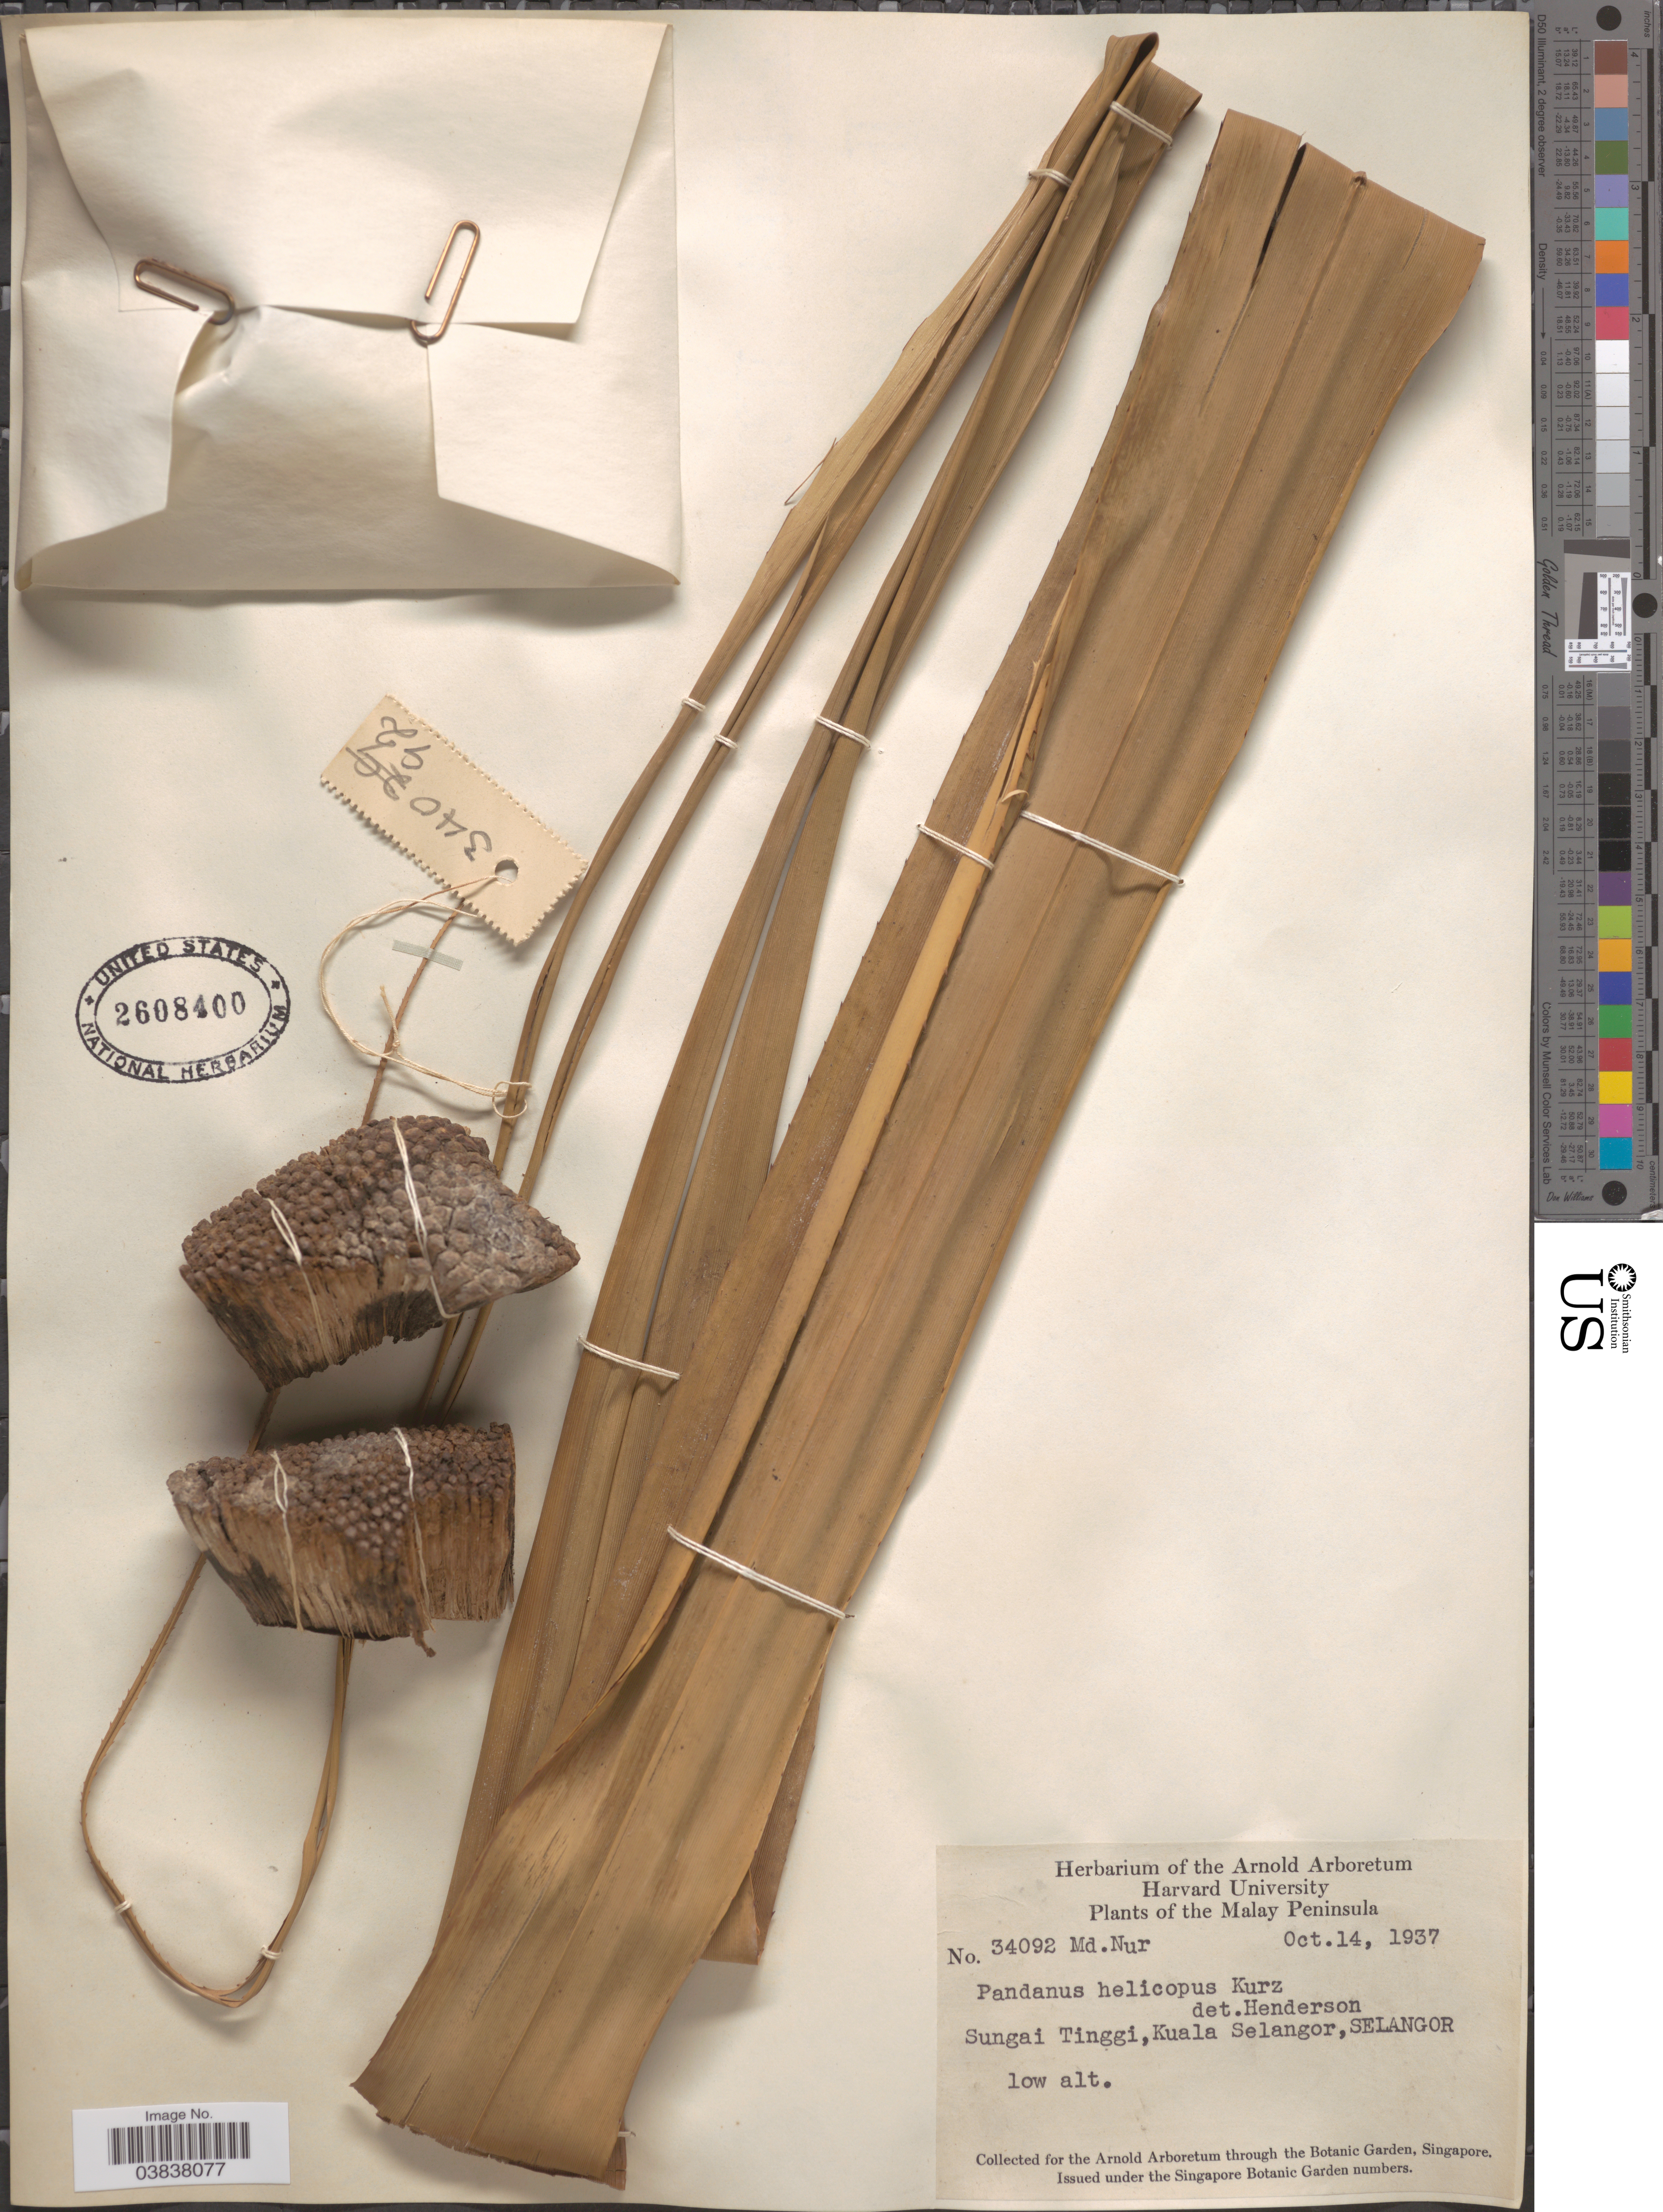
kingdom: Plantae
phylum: Tracheophyta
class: Liliopsida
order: Pandanales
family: Pandanaceae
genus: Pandanus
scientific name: Pandanus helicopus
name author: Kurz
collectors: M. Nur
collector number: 34092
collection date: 1937-10-14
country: Malaysia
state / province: Selangor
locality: The Malay Peninsula. Sungai Tinggi, Kuala Selangor.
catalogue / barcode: US 2608400